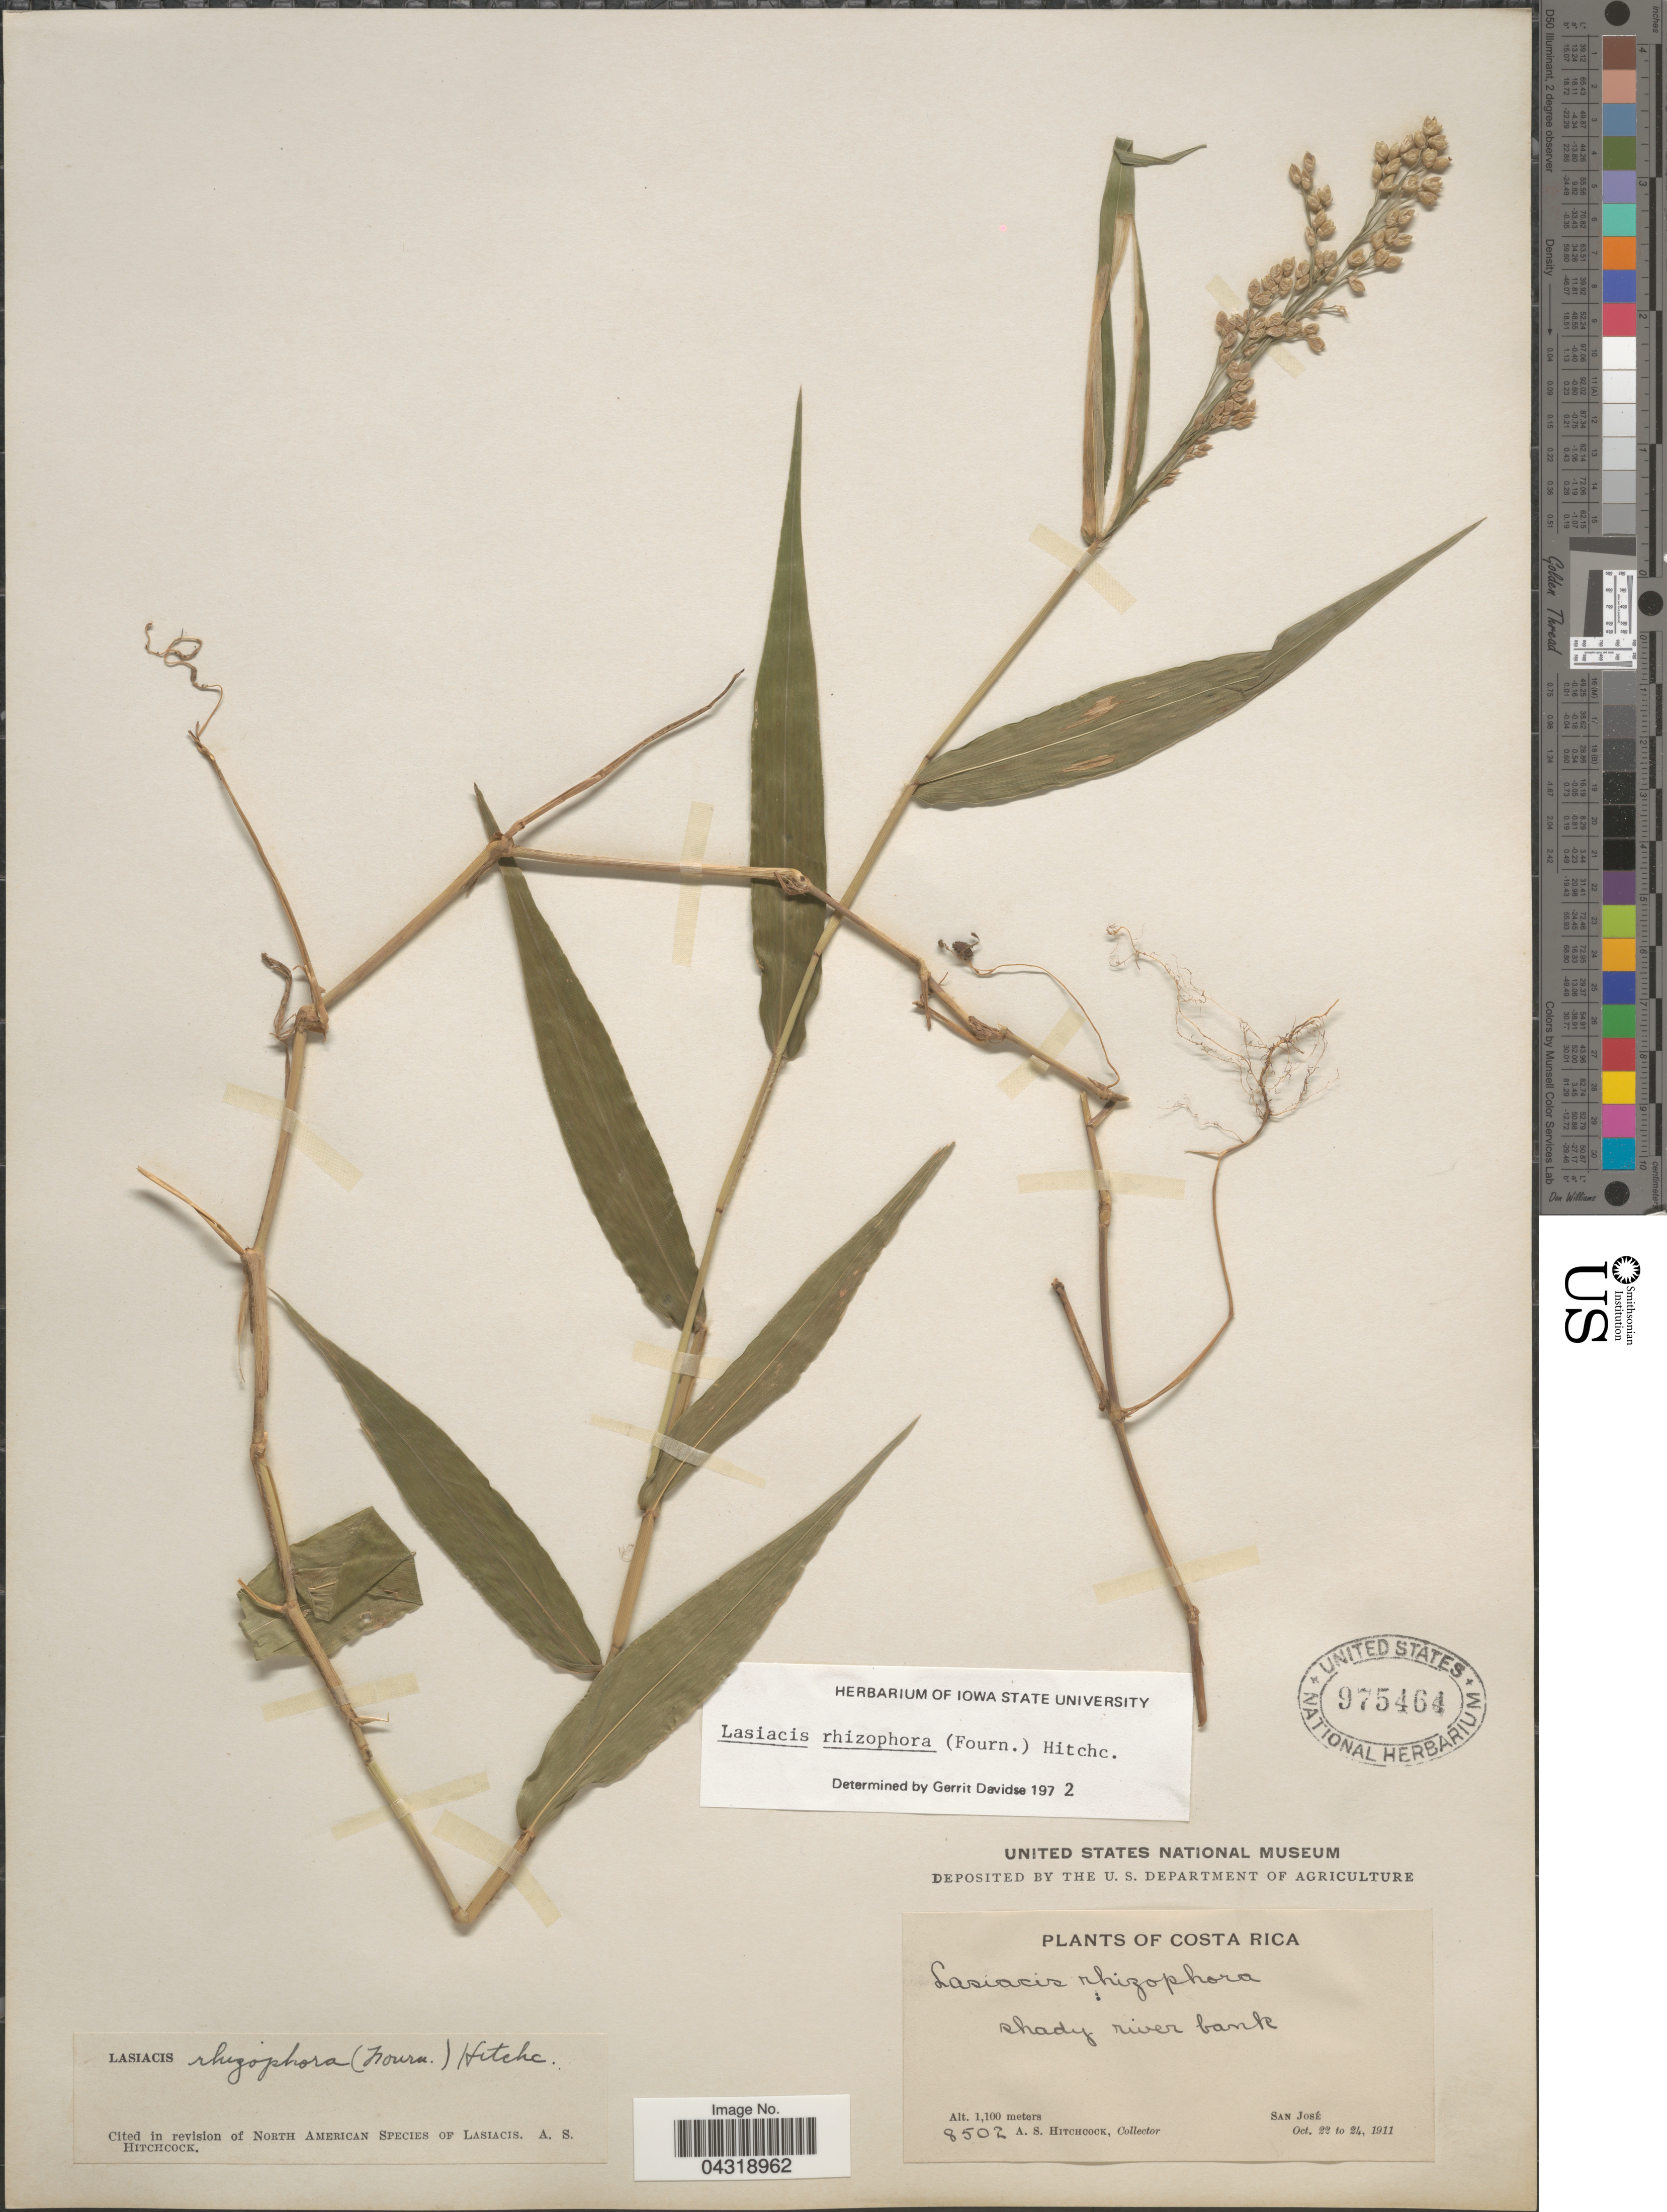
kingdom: Plantae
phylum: Tracheophyta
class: Liliopsida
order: Poales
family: Poaceae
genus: Lasiacis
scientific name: Lasiacis rhizophora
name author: (E. Fourn.) Hitchc.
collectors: A. S. Hitchcock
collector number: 8502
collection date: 1911-10-22/1911-10-24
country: Costa Rica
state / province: San José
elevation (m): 1100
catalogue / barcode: US 975464